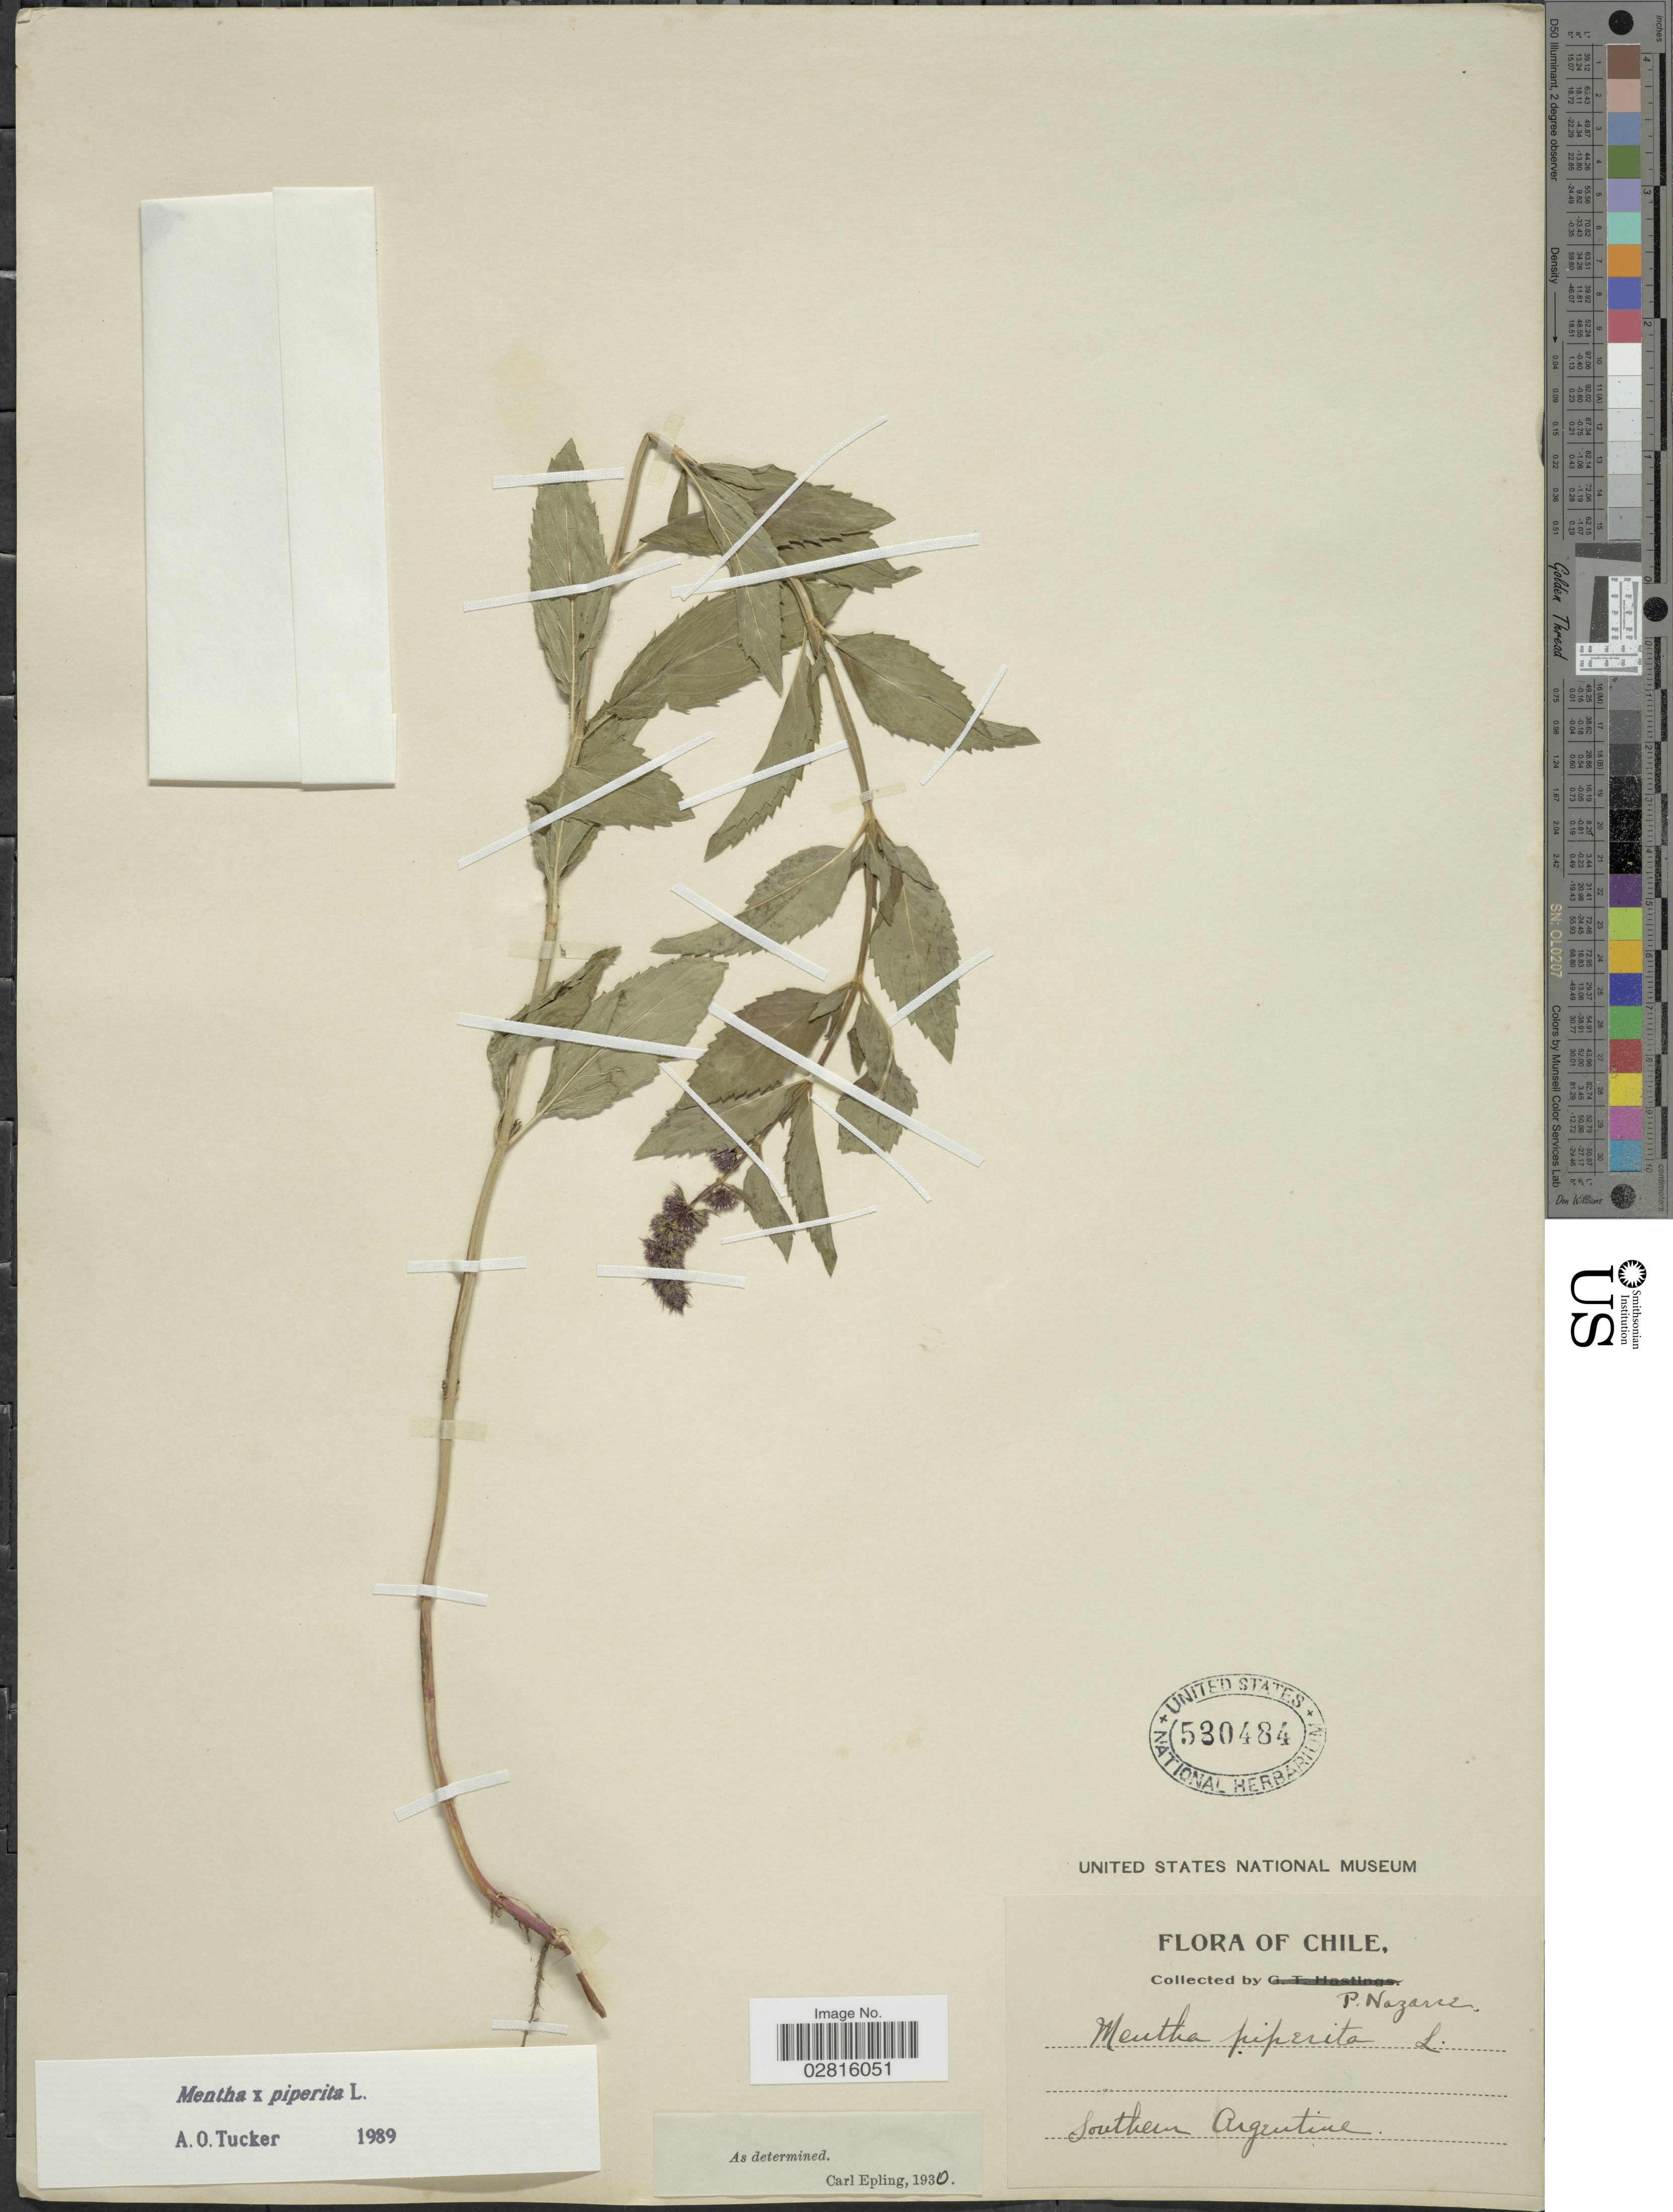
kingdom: Plantae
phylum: Tracheophyta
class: Magnoliopsida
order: Lamiales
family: Lamiaceae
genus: Mentha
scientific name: Mentha x piperita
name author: L.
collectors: P. Nazarre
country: Argentina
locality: Southern Argentine.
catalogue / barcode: US 530484